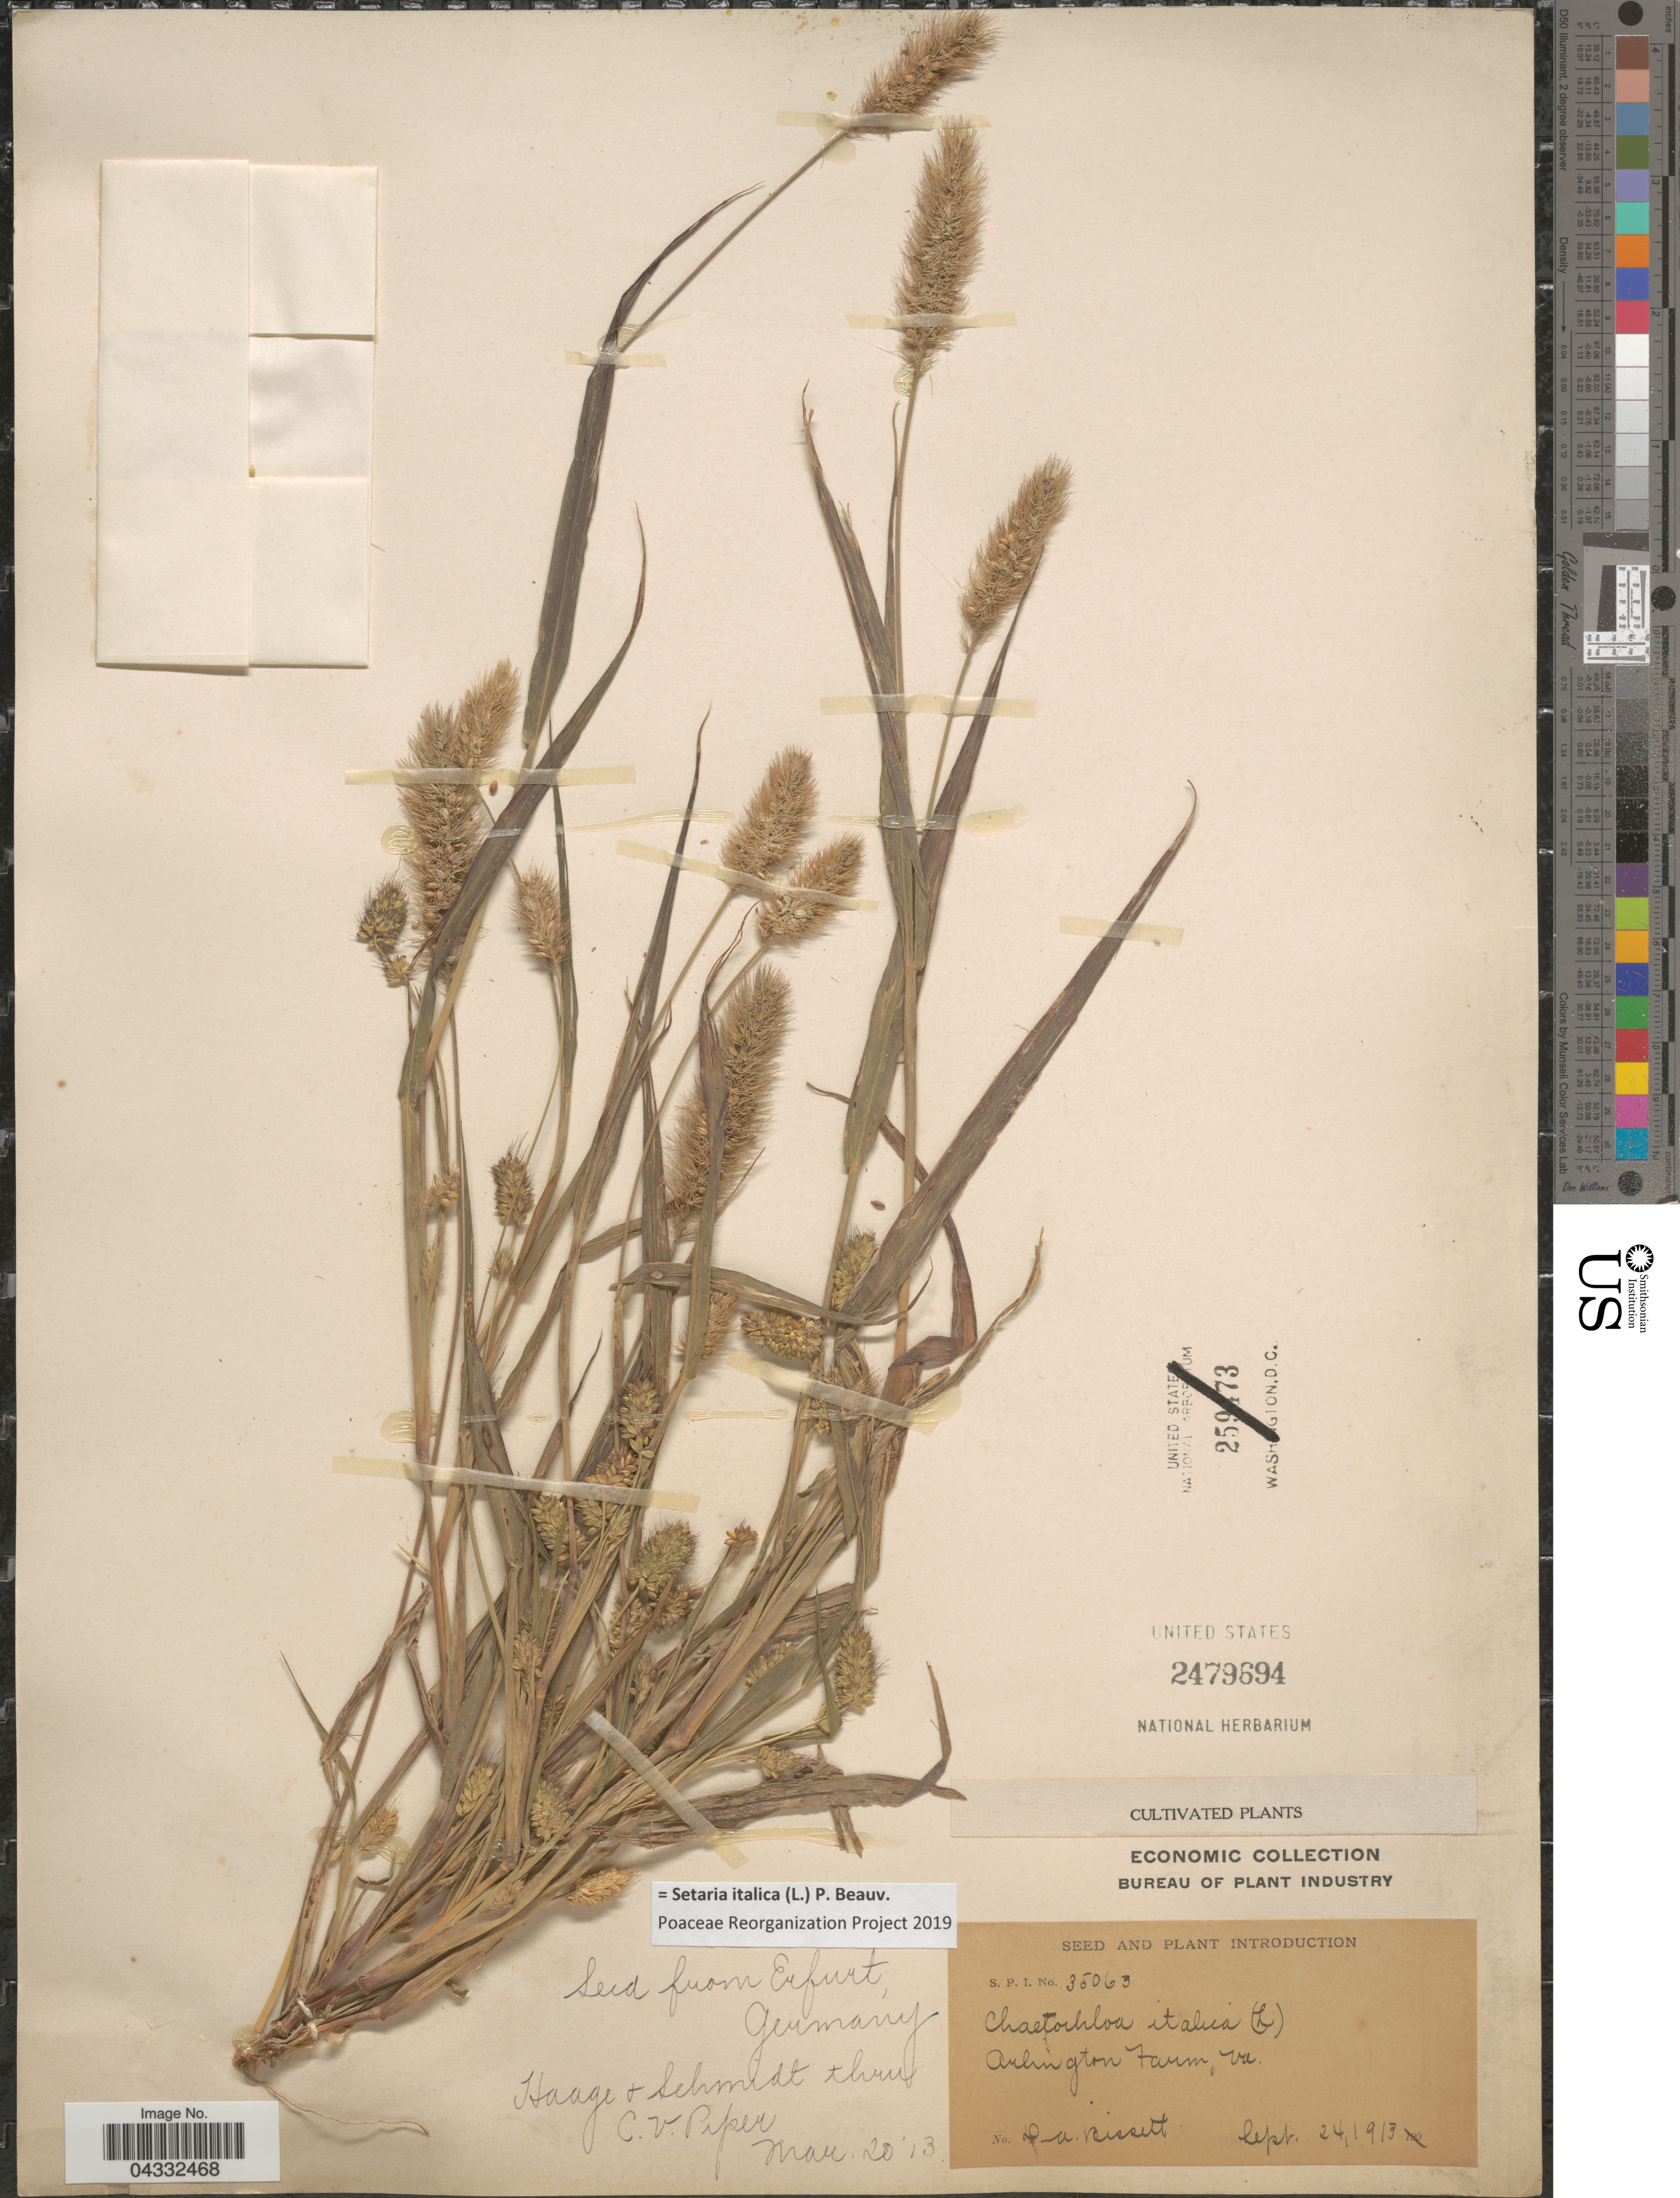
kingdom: Plantae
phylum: Tracheophyta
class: Liliopsida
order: Poales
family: Poaceae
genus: Setaria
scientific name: Setaria italica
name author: (L.) P. Beauv.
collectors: D. Bissett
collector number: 35063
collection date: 1913-09-24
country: United States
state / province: Virginia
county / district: Arlington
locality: Arlington Farm.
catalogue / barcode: US 2479694